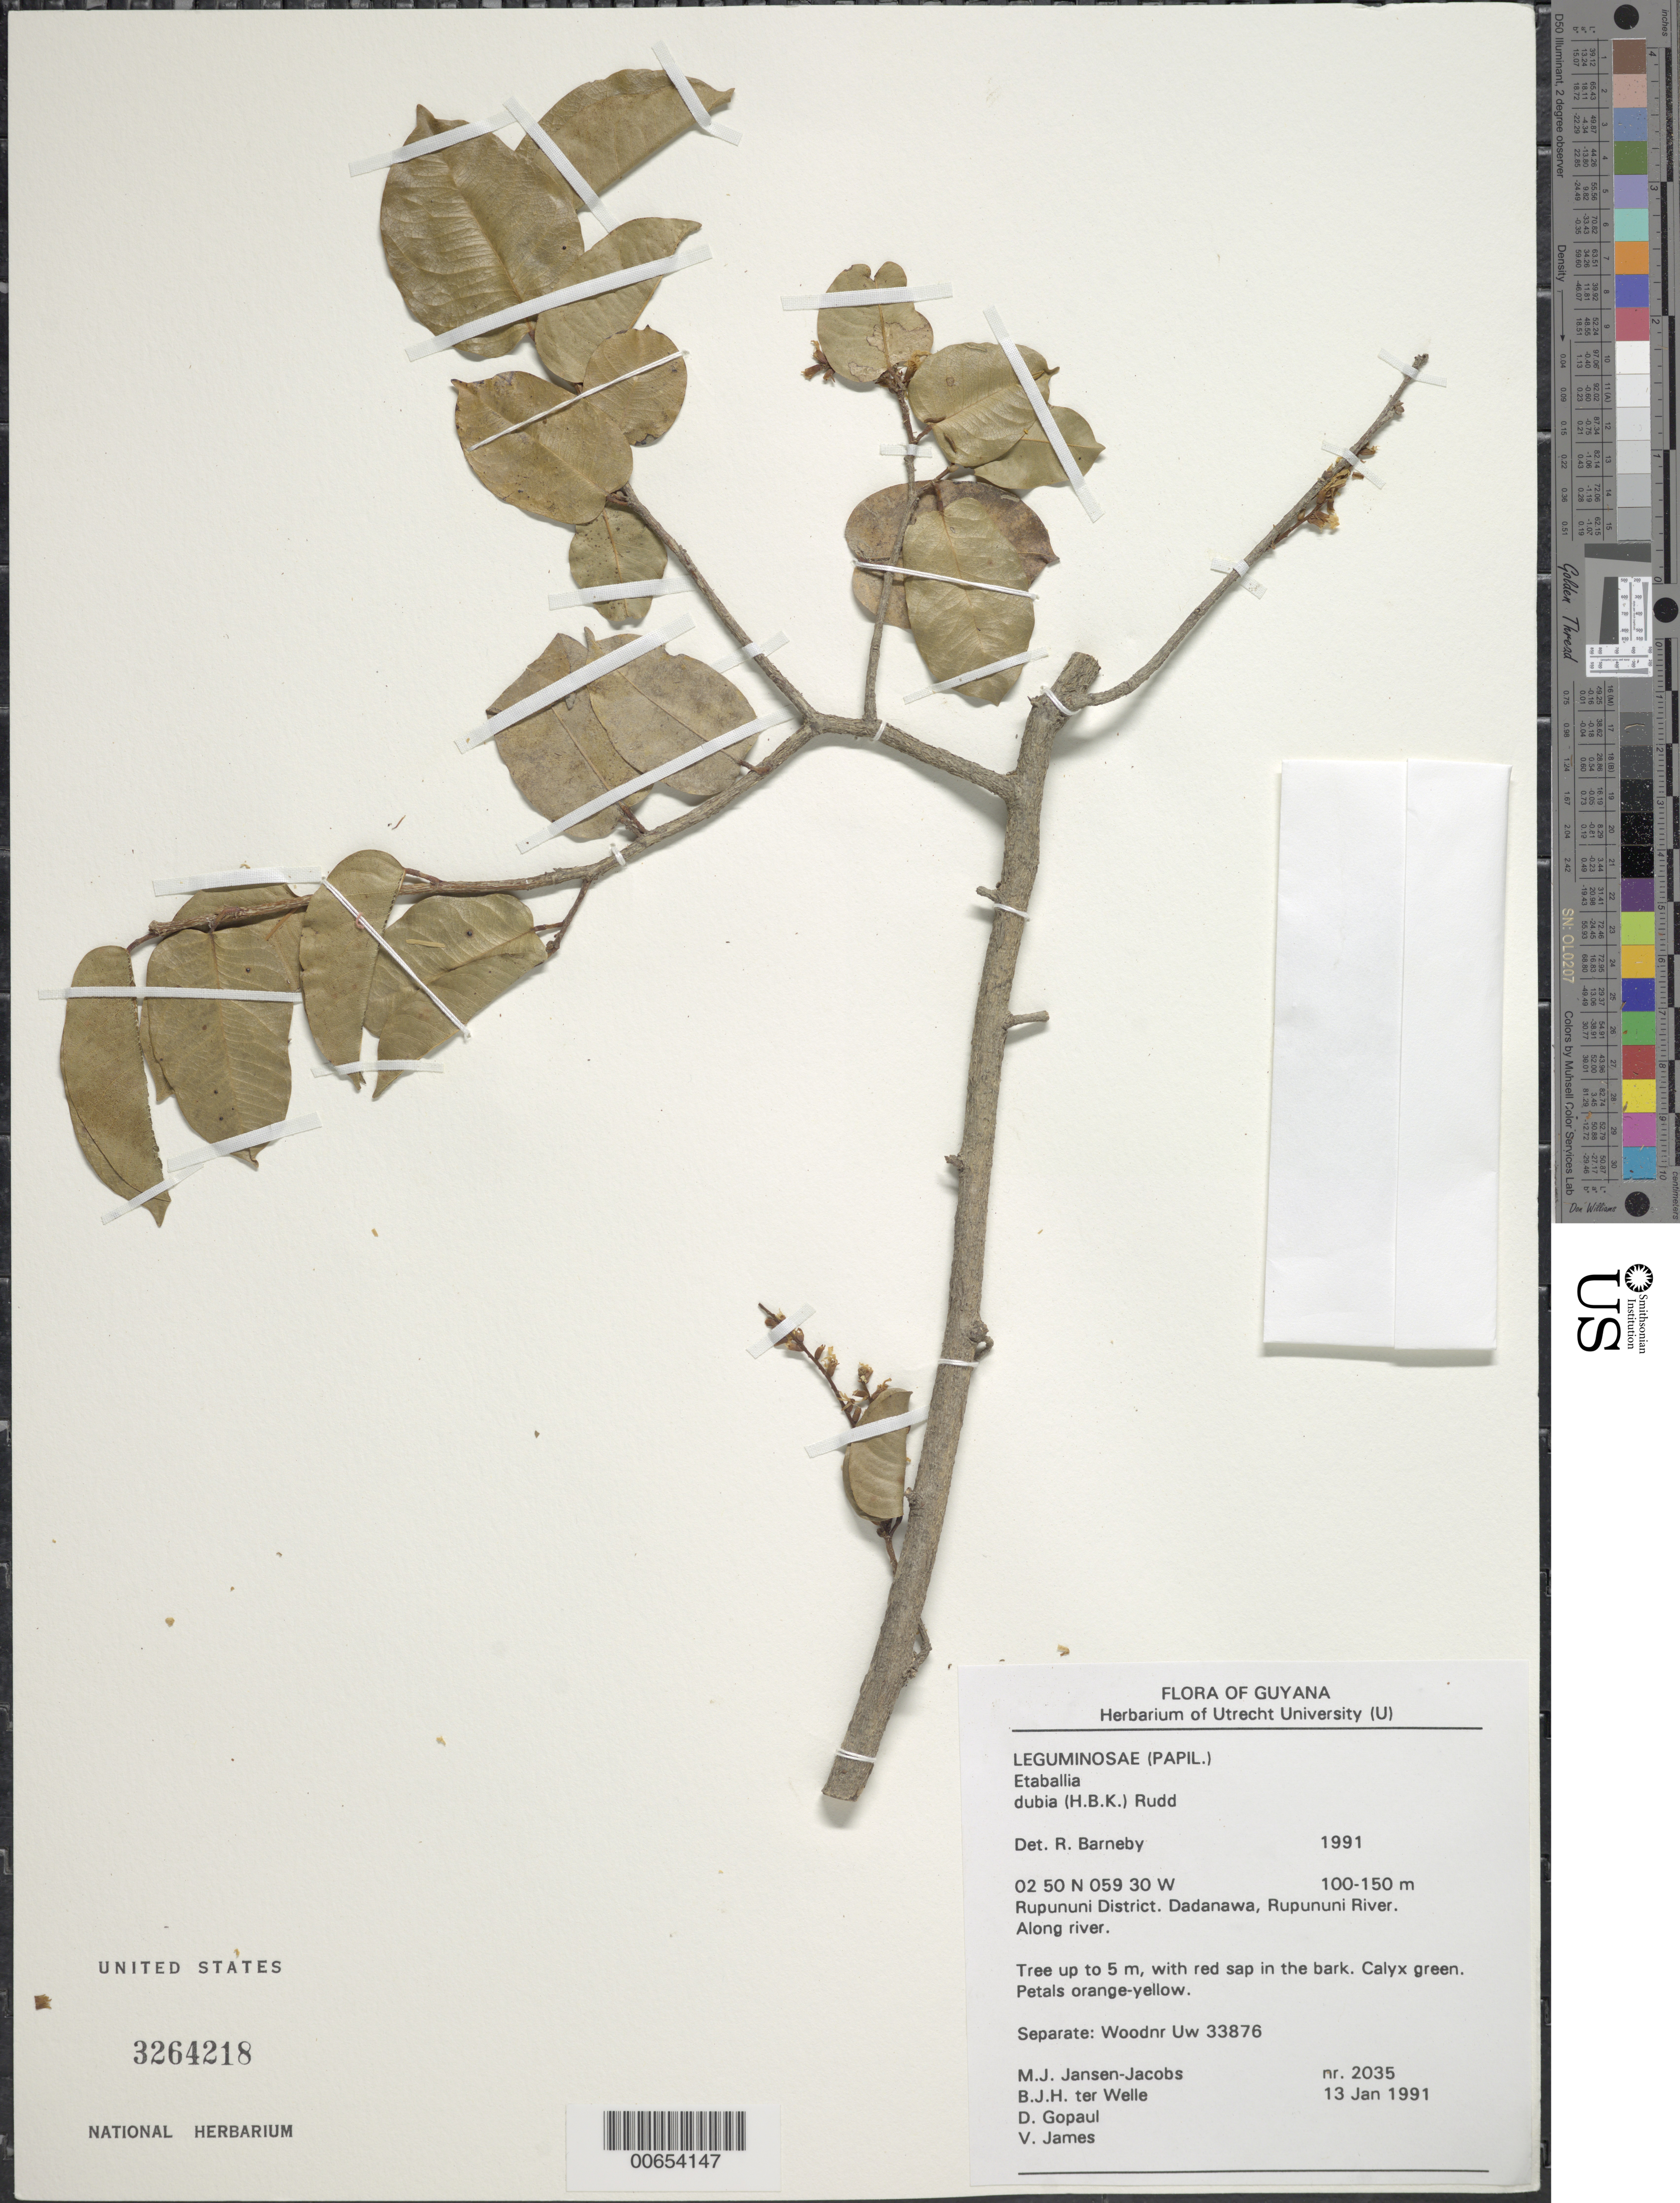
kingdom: Plantae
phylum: Tracheophyta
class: Magnoliopsida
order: Fabales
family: Fabaceae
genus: Pterocarpus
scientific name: Pterocarpus dubius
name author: (Kunth) Spreng.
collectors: M. J. Jansen-Jacobs, B. Welle, D. Gopaul & V. James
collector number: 2035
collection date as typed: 13-Jan-91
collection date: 1991-01-13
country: Guyana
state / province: U. Takutu-U. Essequibo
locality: Dadanawa, Rupununi River, Rupununi District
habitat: Along river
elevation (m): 100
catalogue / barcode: US 3264218